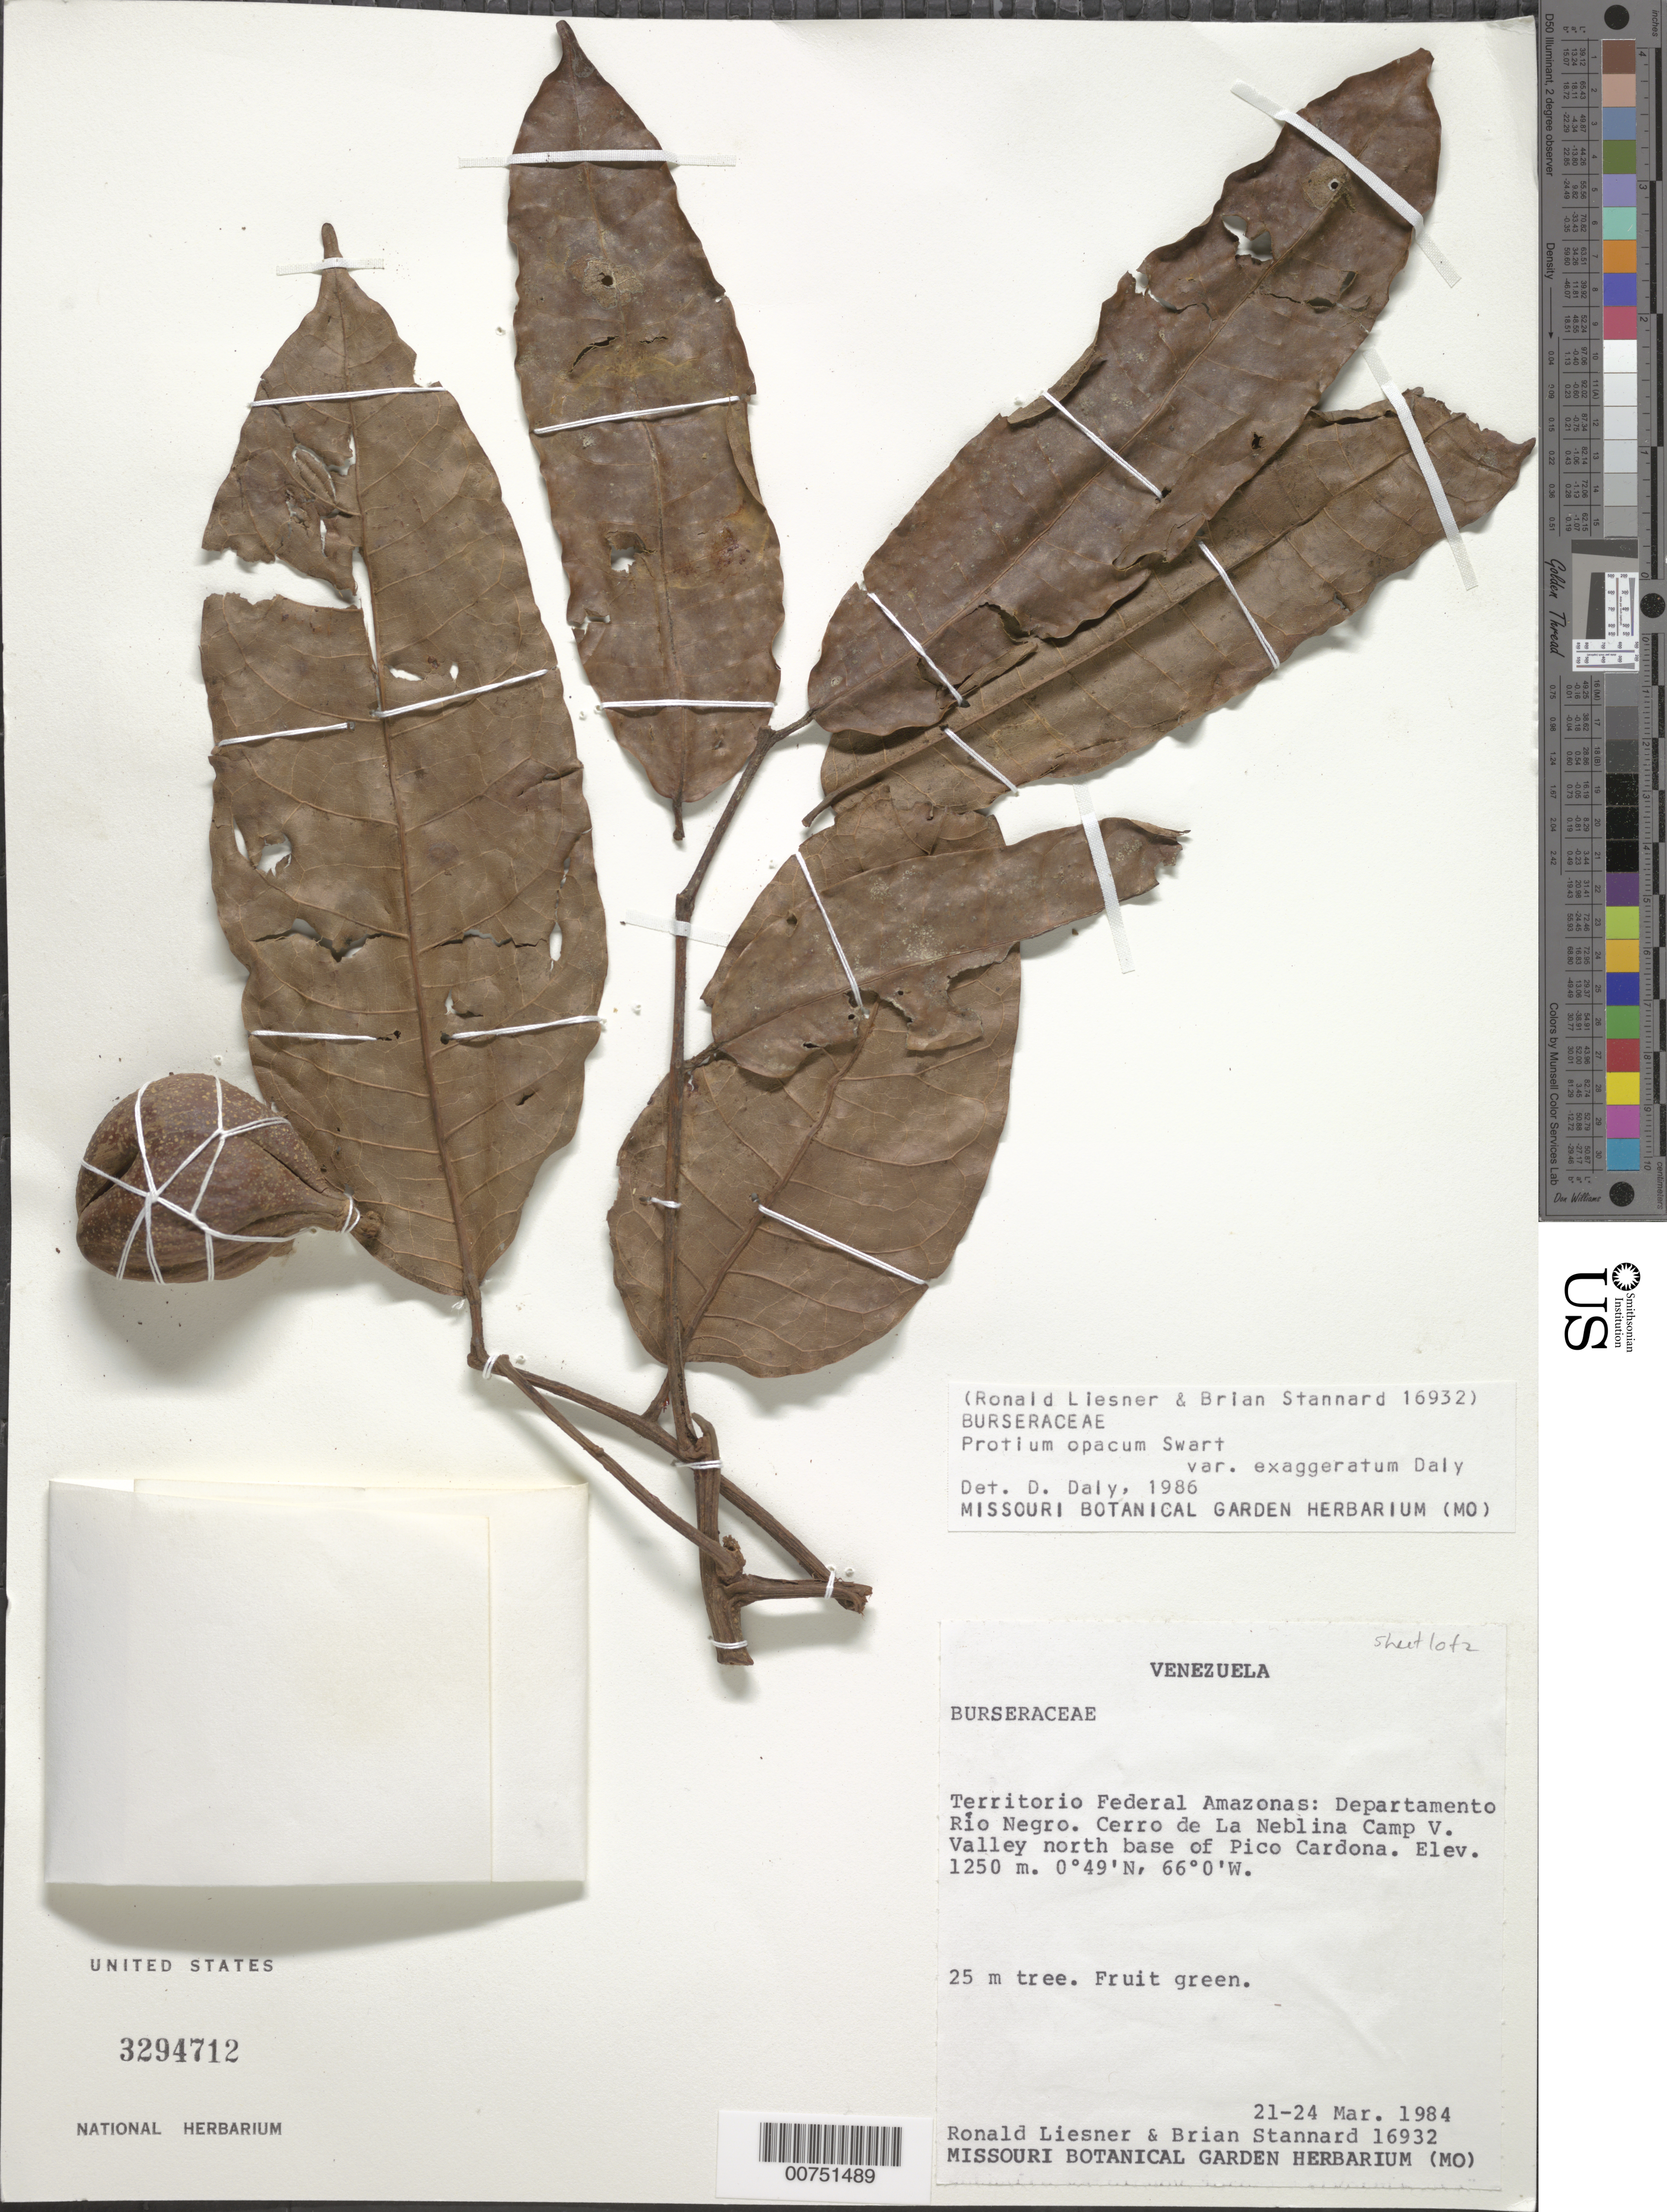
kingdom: Plantae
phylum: Tracheophyta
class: Magnoliopsida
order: Sapindales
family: Burseraceae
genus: Protium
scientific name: Protium opacum subsp. exaggeratum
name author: Daly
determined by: Daly, D. C.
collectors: R. L. Liesner & B. L. Stannard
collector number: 16932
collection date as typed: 21-Mar-84 to 24-Mar-84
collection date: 1984-03-21/1984-03-24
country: Venezuela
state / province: Amazonas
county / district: Río Negro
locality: Cerro de La Neblina Base Camp V, north base of Pico Cardona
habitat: Valley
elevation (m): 1250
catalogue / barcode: US 3294712